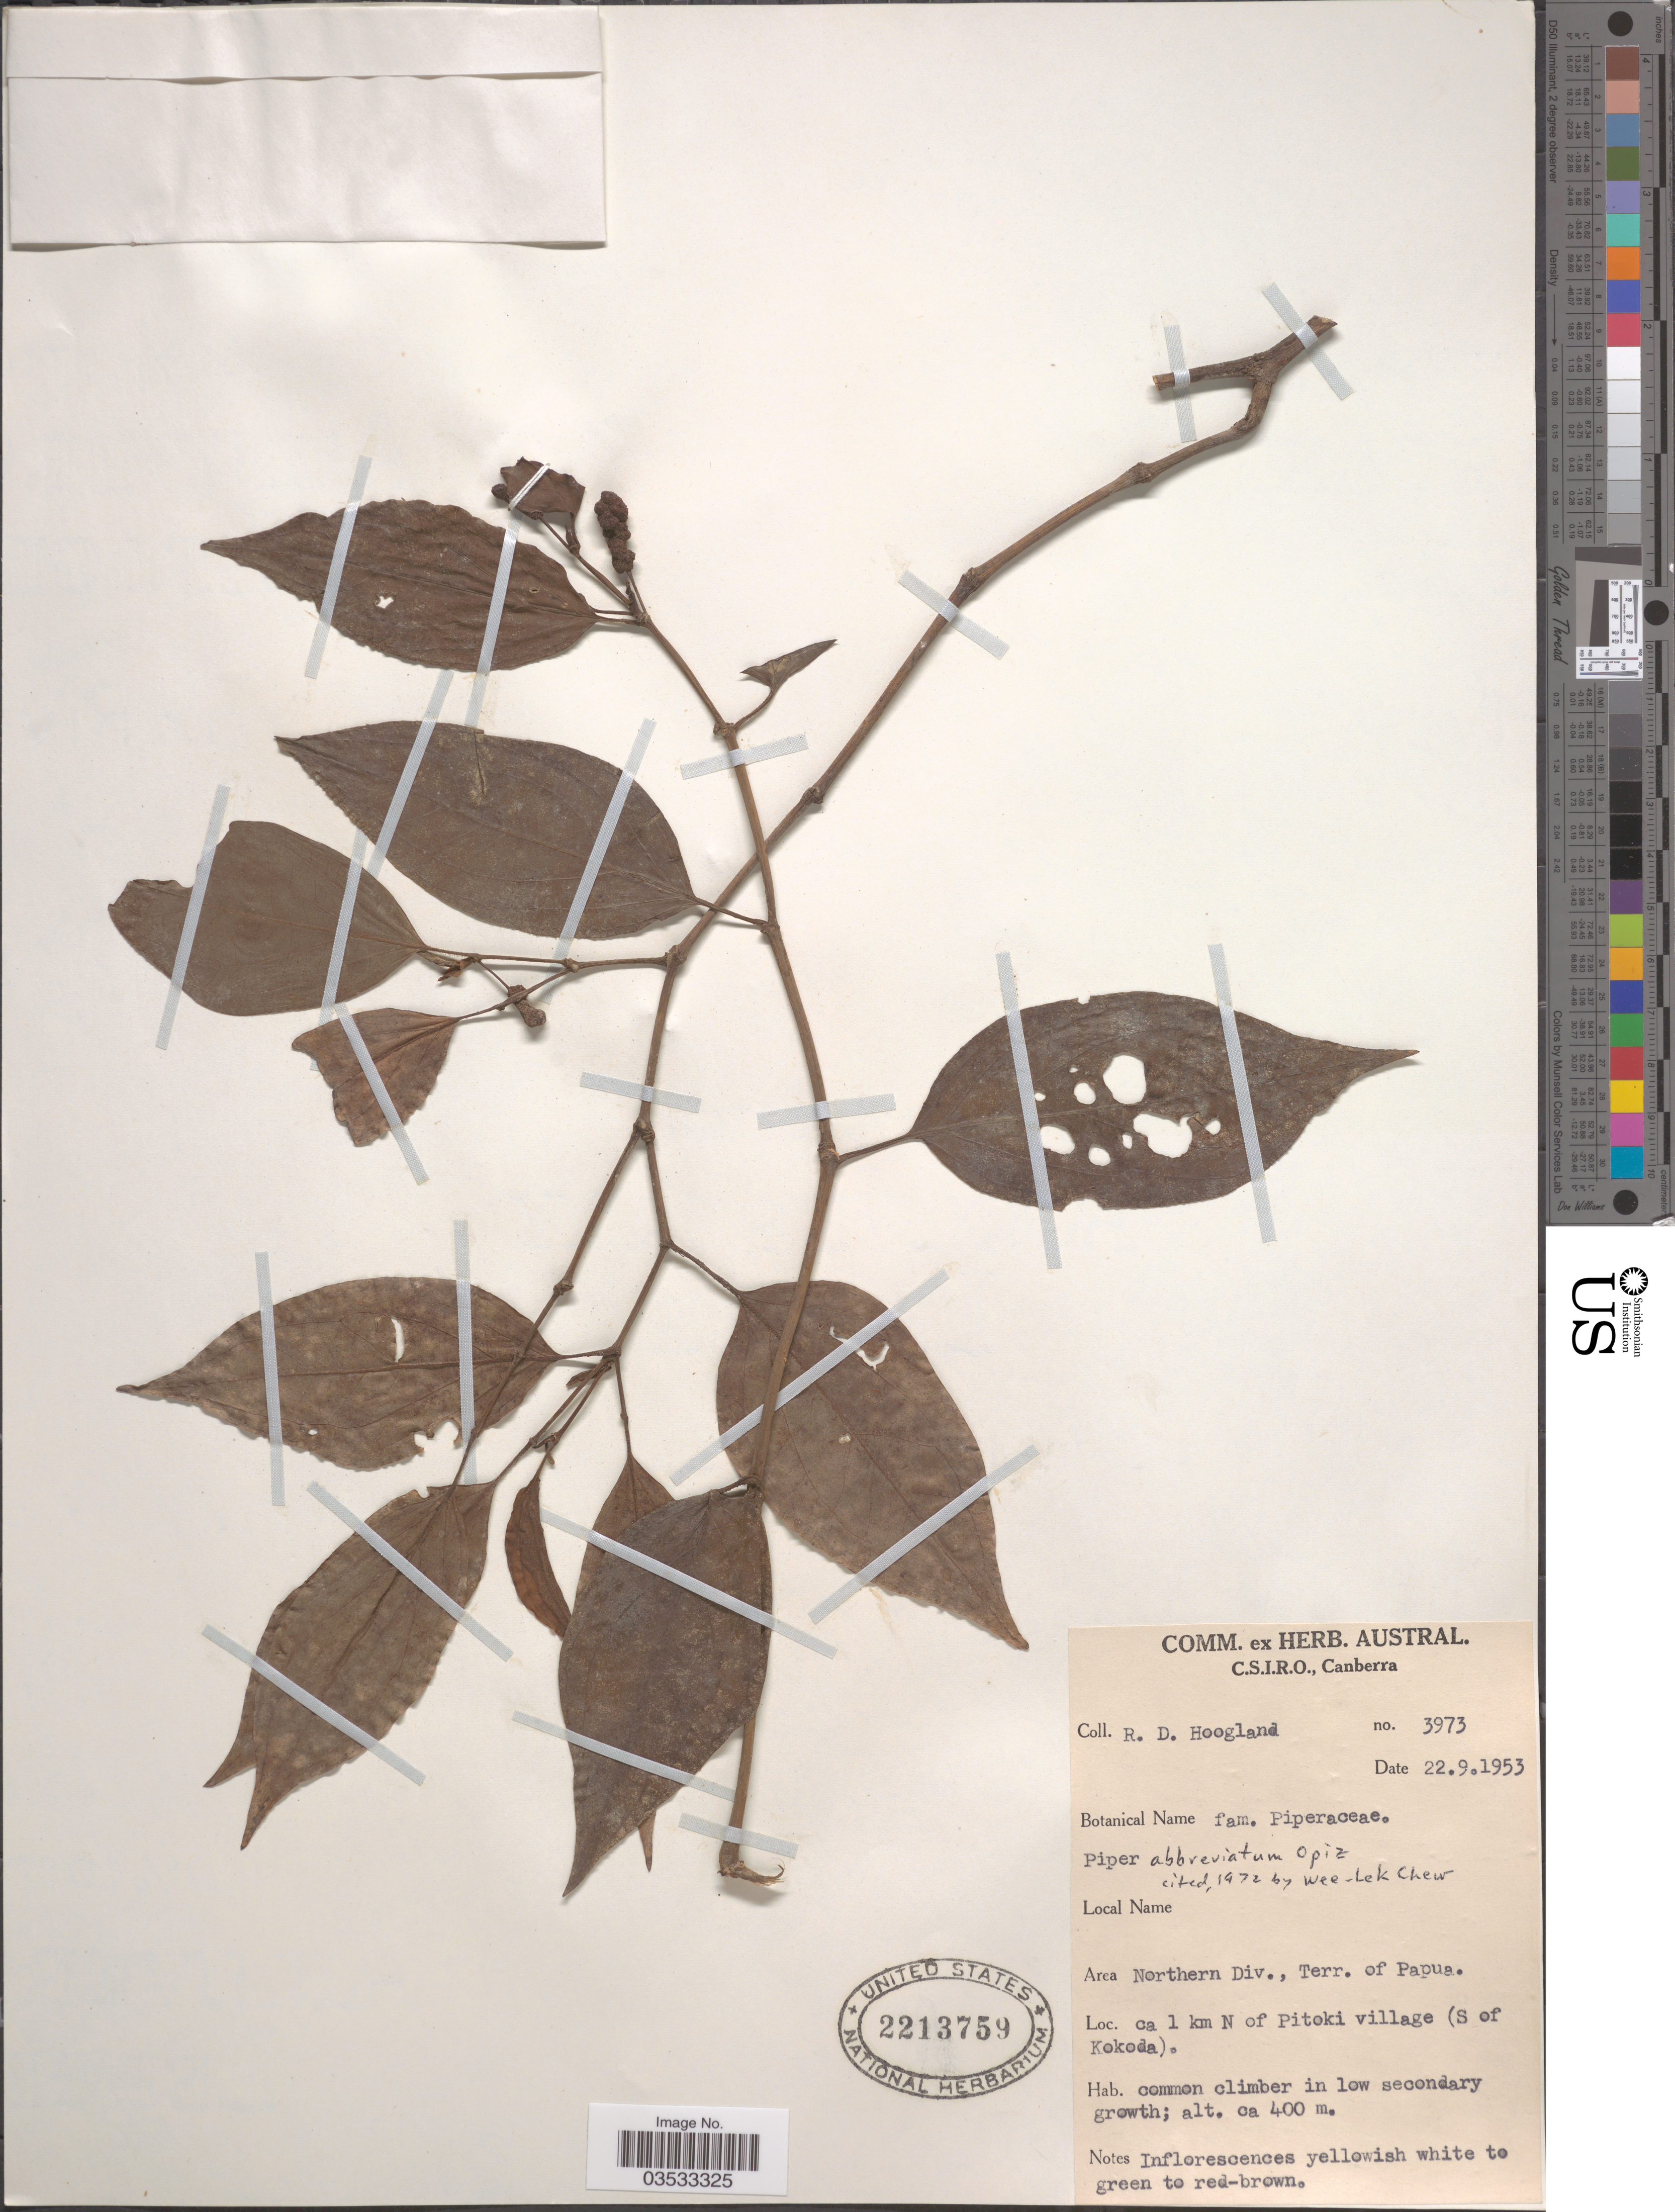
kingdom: Plantae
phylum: Tracheophyta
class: Magnoliopsida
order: Piperales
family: Piperaceae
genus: Piper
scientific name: Piper abbreviatum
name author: Opiz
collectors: R. D. Hoogland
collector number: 3973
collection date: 1953-09-22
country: Papua New Guinea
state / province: Northern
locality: Northern Div., Terr. of Papua. Ca. 1 km N of Pitoki village (S of Kokoda).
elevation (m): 400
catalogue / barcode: US 2213759